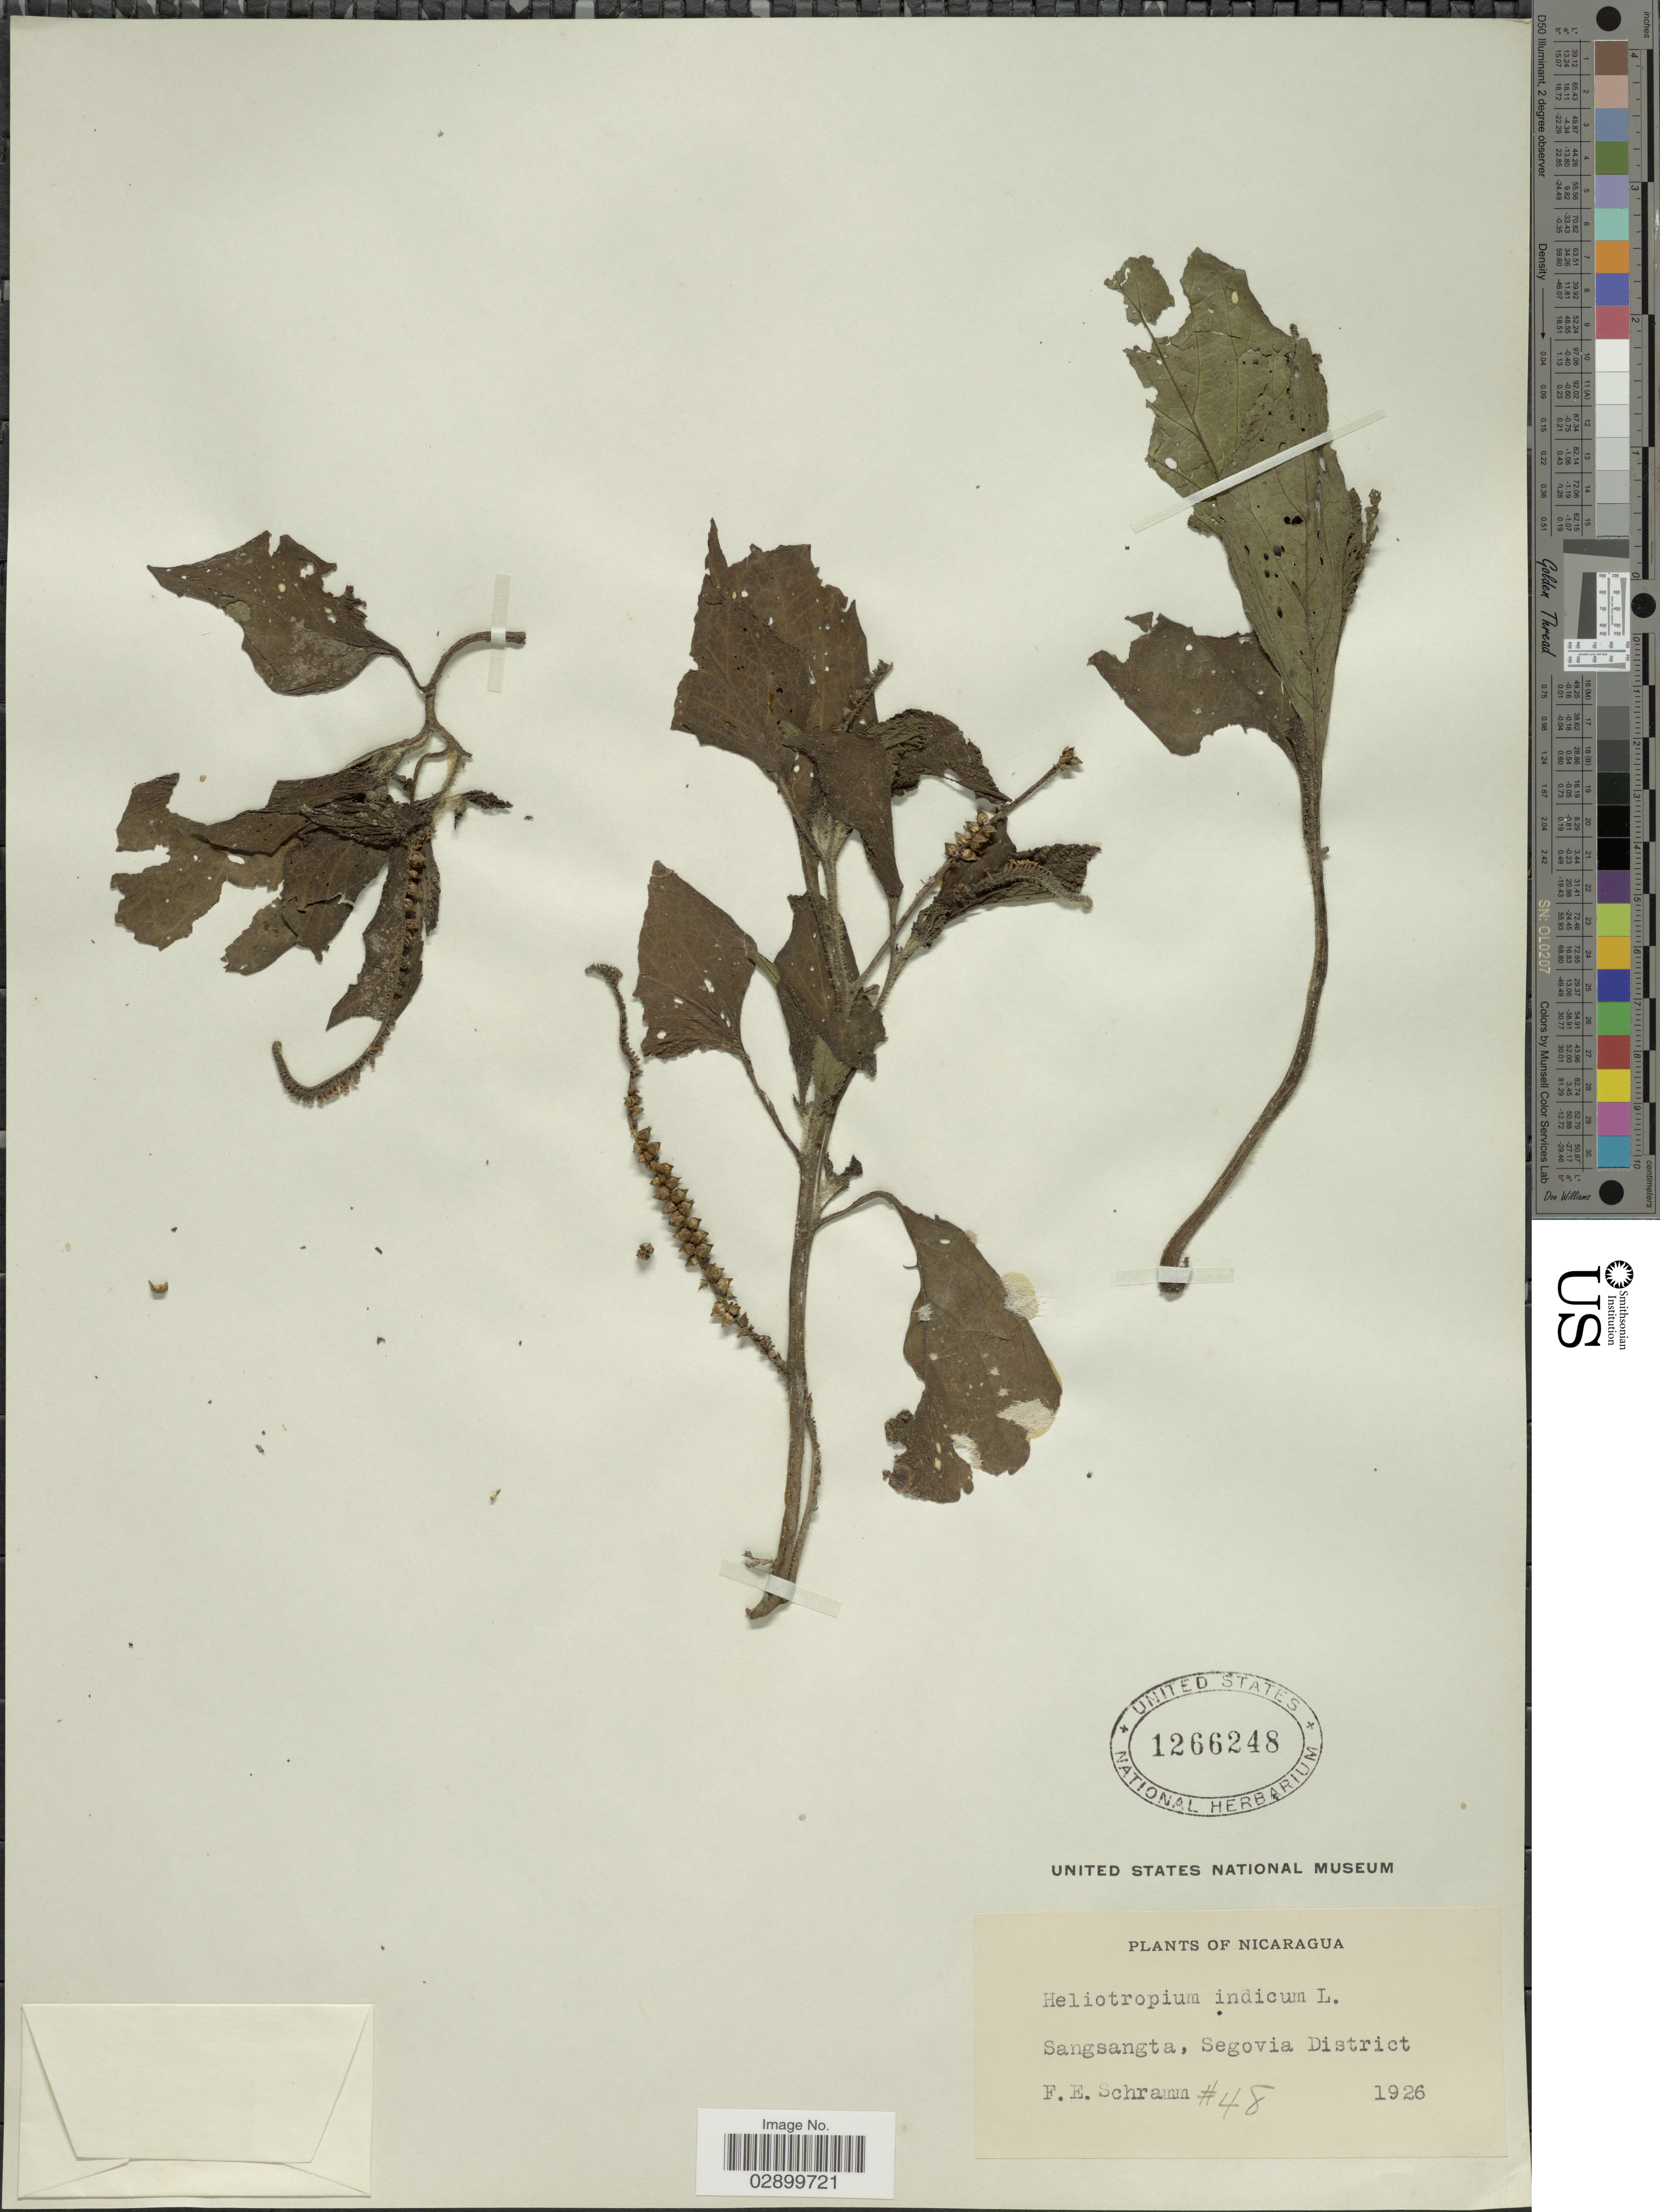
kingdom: Plantae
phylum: Tracheophyta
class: Magnoliopsida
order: Boraginales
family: Heliotropiaceae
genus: Heliotropium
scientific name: Heliotropium indicum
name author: L.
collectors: F. E. Schramm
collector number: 48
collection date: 1926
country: Nicaragua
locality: Sangasangta, Segovia District.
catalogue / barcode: US 1266248